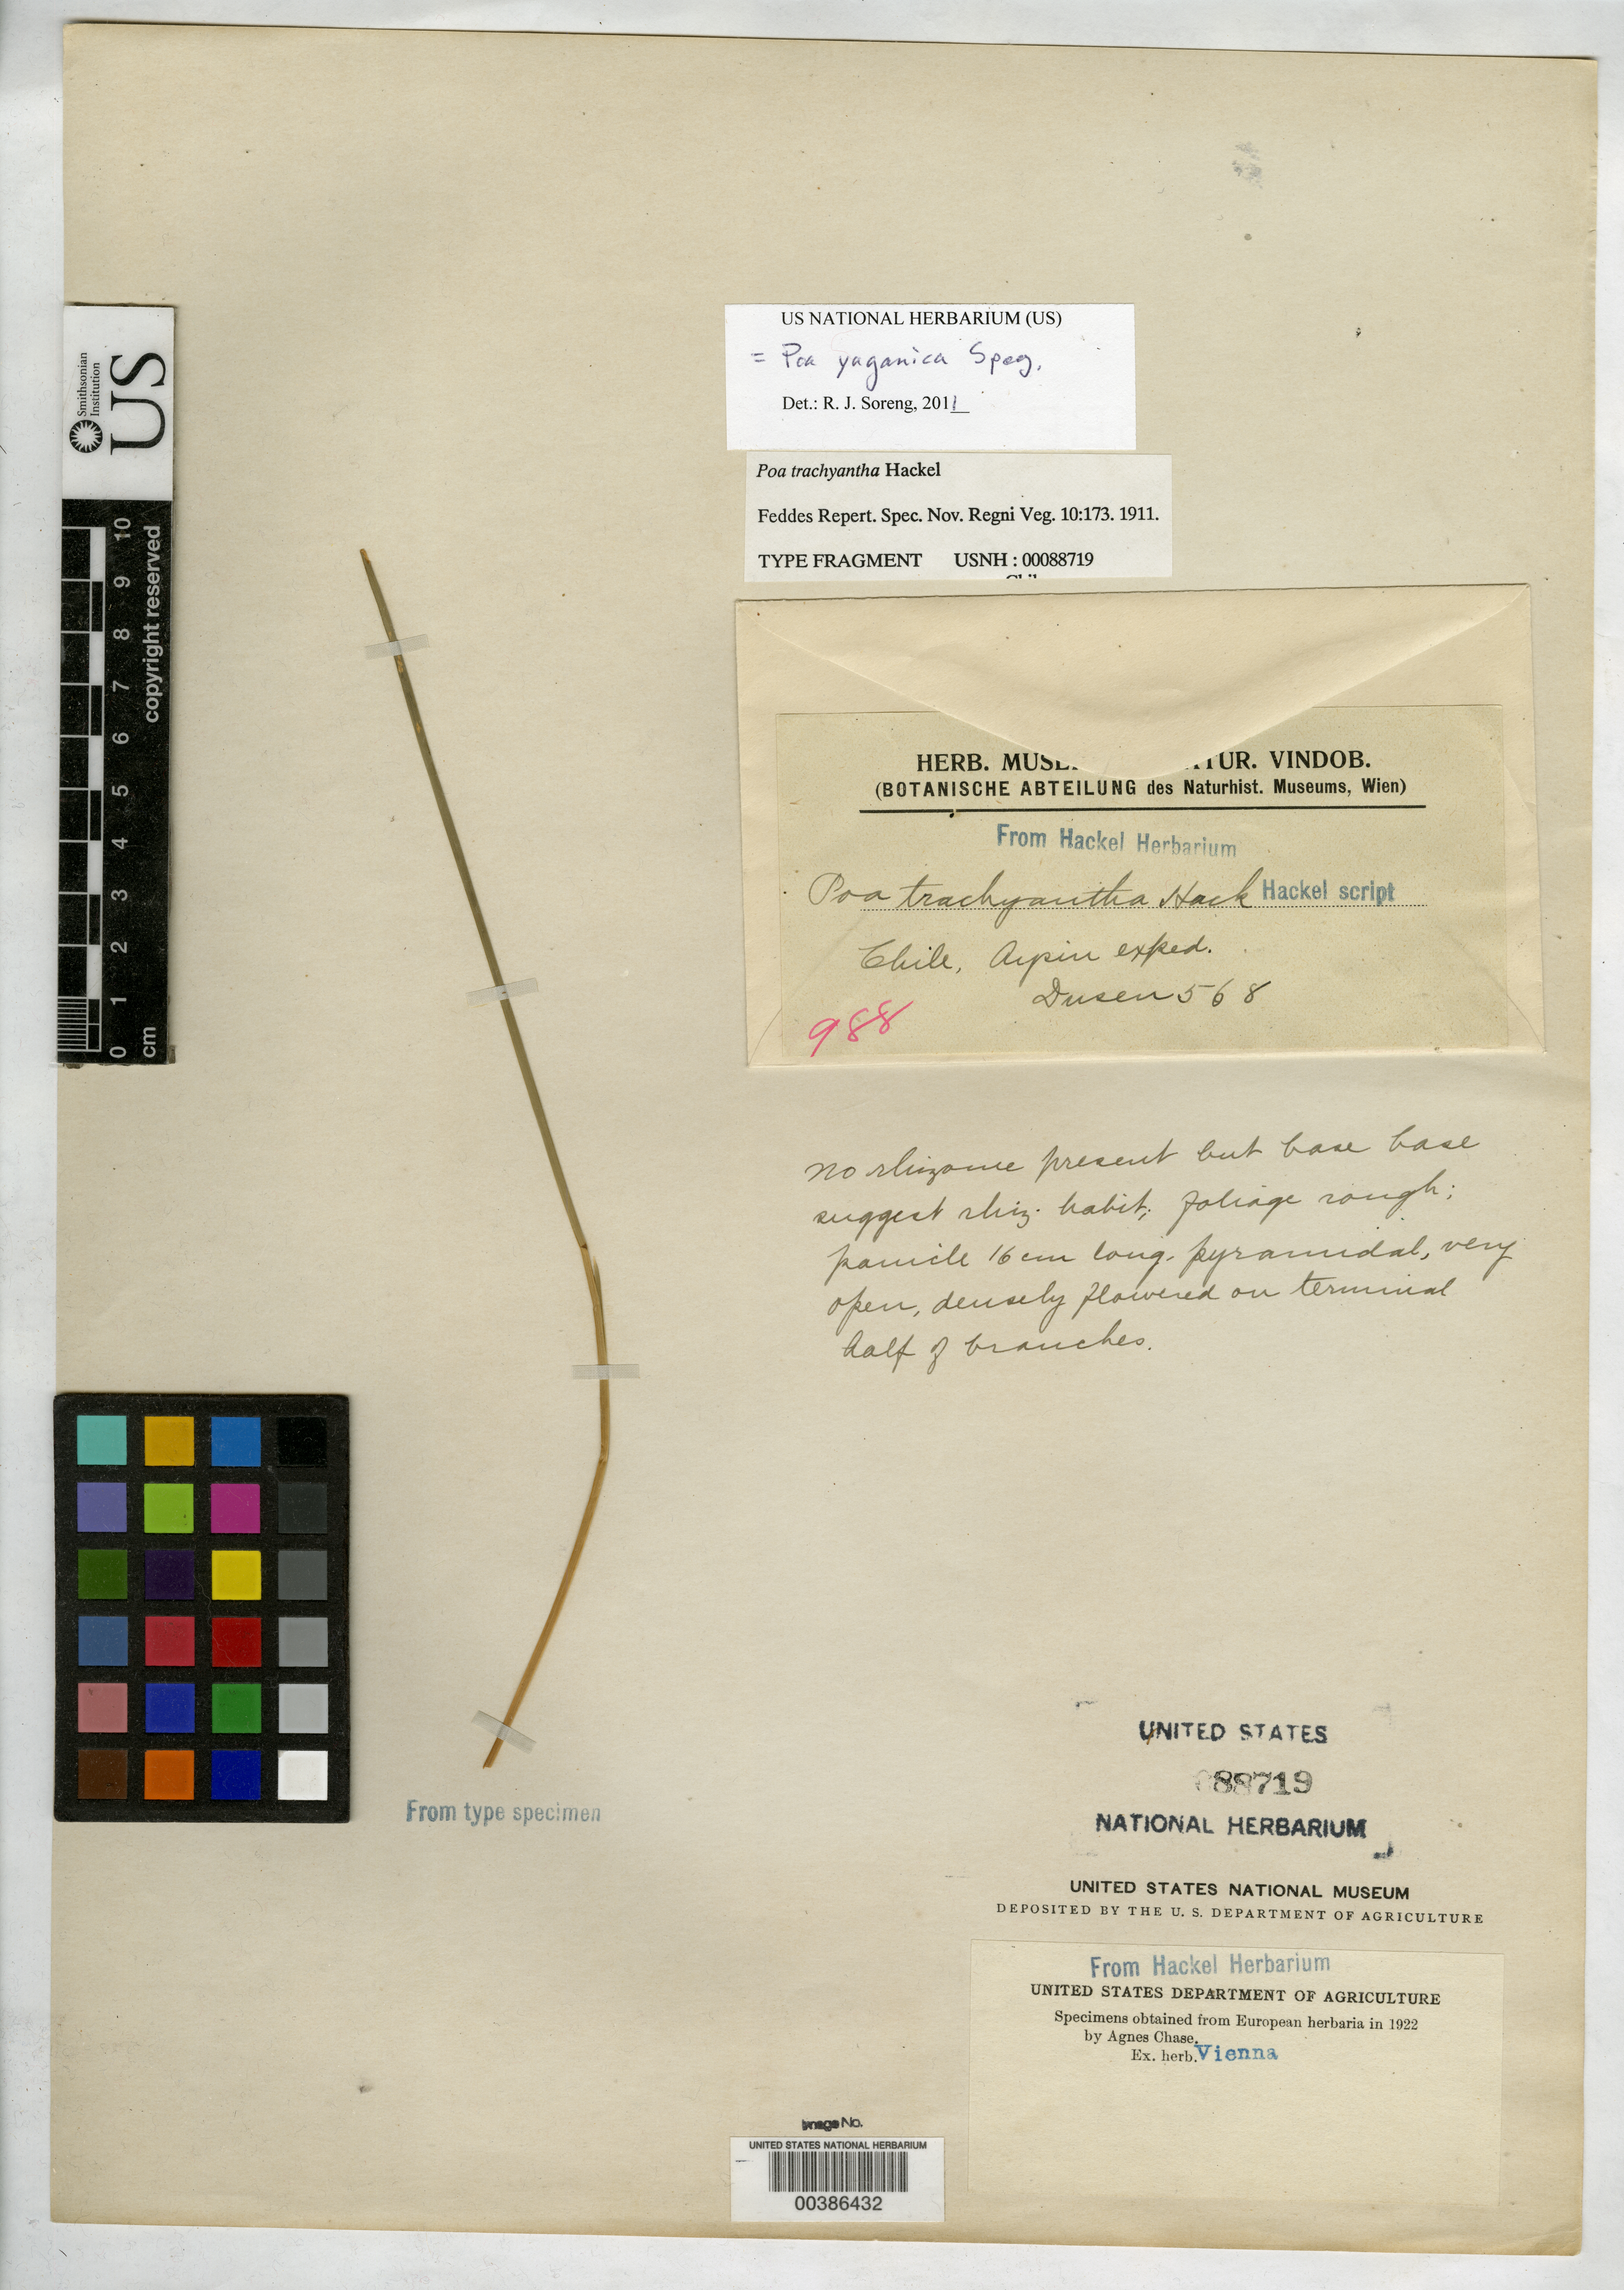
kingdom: Plantae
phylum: Tracheophyta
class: Liliopsida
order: Poales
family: Poaceae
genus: Poa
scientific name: Poa trachyantha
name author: Hack.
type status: Type Fragment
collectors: P. Dusén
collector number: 568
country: Chile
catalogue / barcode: US 88719